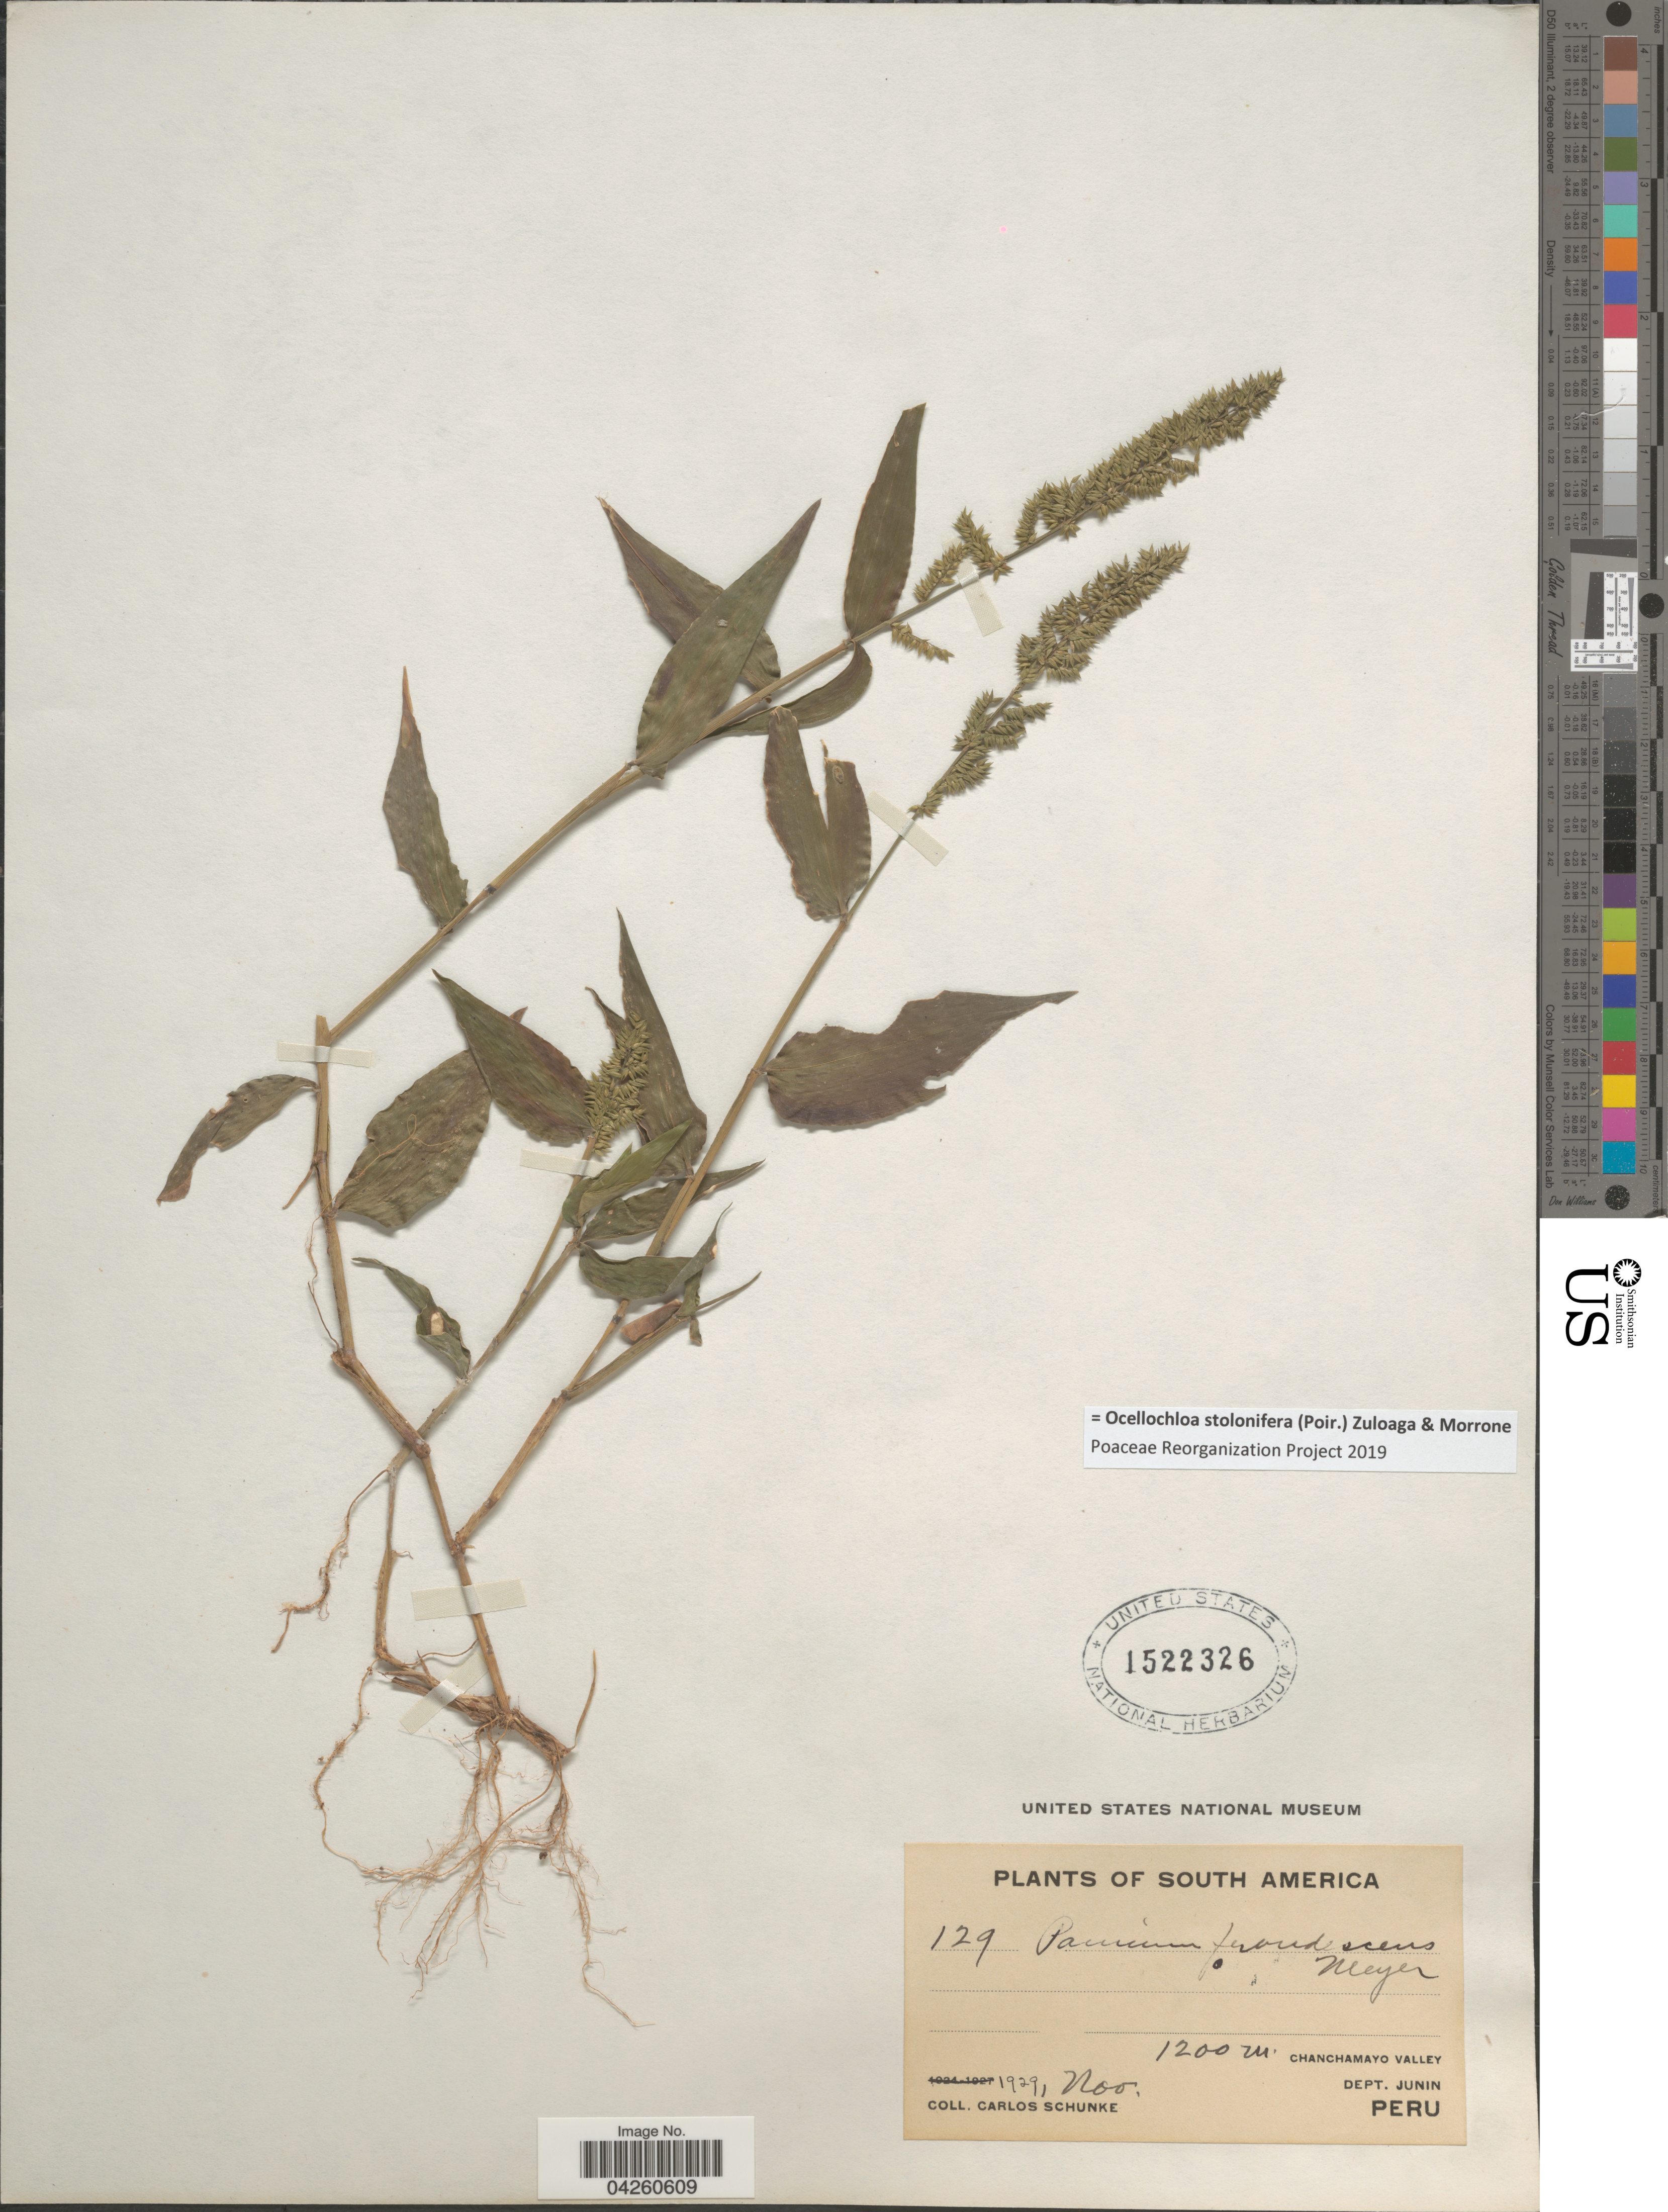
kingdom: Plantae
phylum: Tracheophyta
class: Liliopsida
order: Poales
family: Poaceae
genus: Ocellochloa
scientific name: Ocellochloa stolonifera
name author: (Poir.) Zuloaga & Morrone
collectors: C. Schunke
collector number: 129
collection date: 1929-11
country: Peru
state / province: Junín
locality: Chanchamayo Valley. Dept. Junin.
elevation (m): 1200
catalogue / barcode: US 1522326